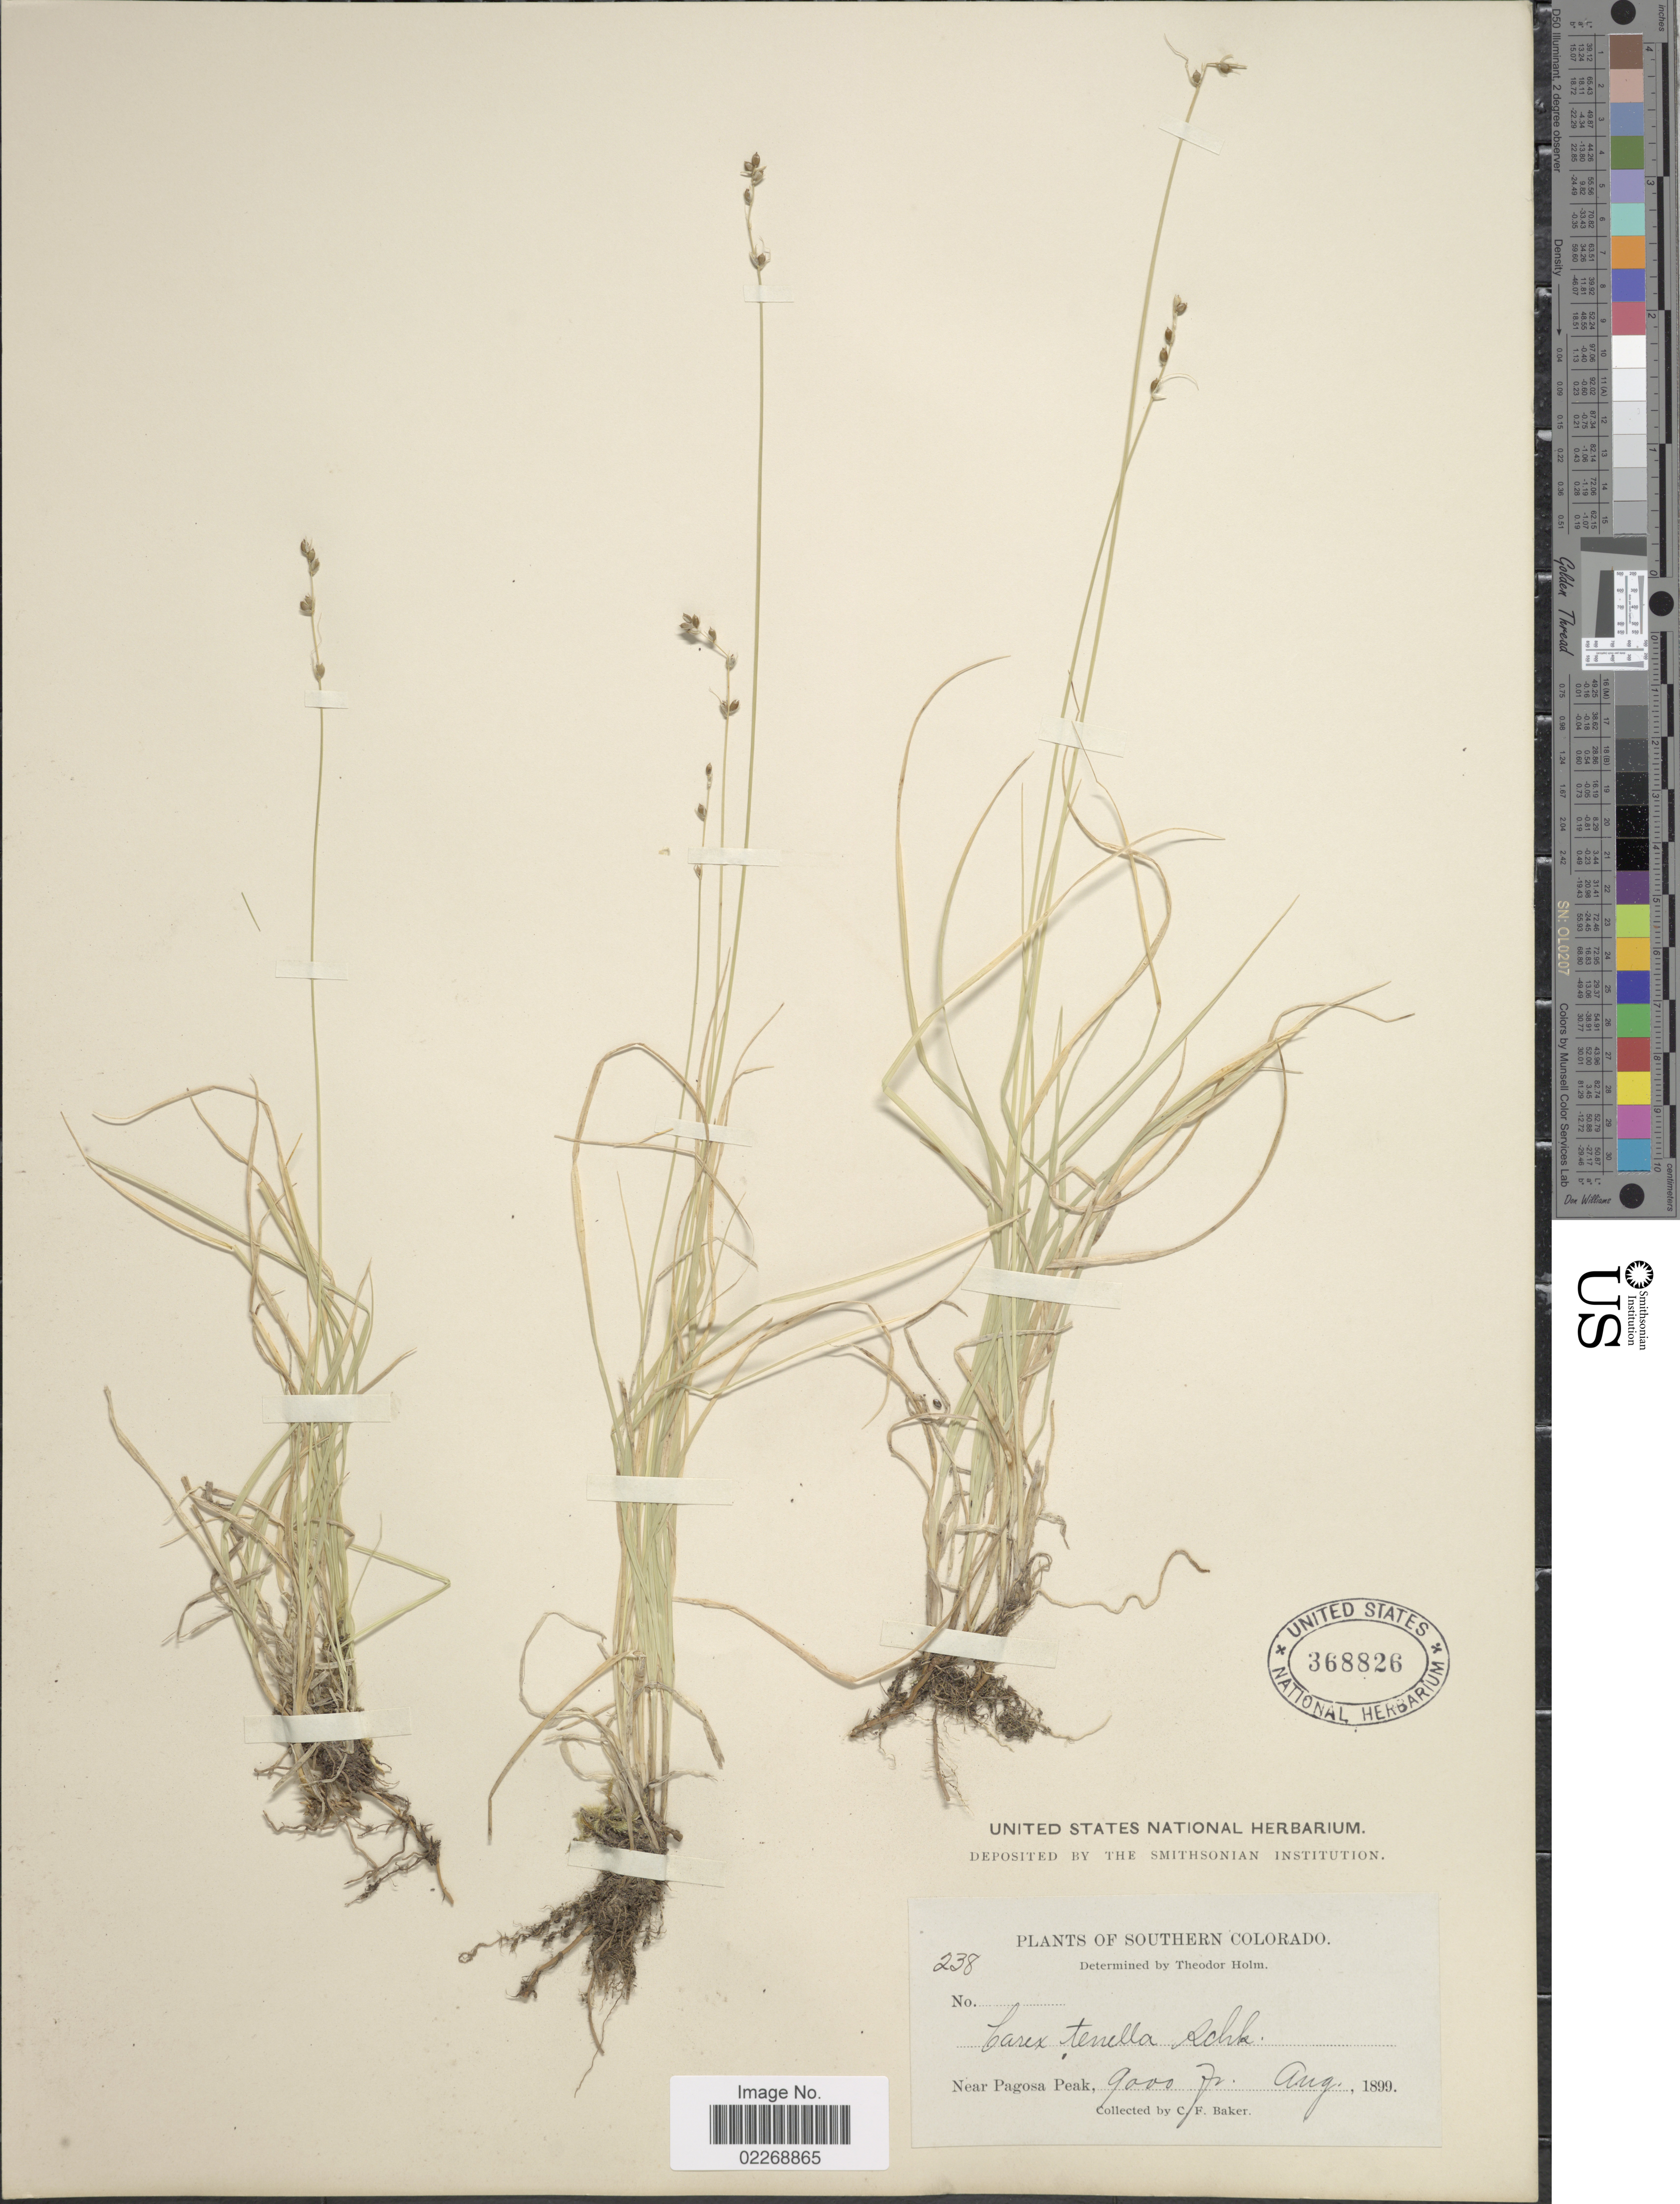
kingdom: Plantae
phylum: Tracheophyta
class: Liliopsida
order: Poales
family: Cyperaceae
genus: Carex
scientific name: Carex disperma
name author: Dewey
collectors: C. F. Baker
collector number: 238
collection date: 1899-08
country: United States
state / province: Colorado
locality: Southern Colorado, Near Pagosa Peak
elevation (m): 2743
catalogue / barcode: US 368826